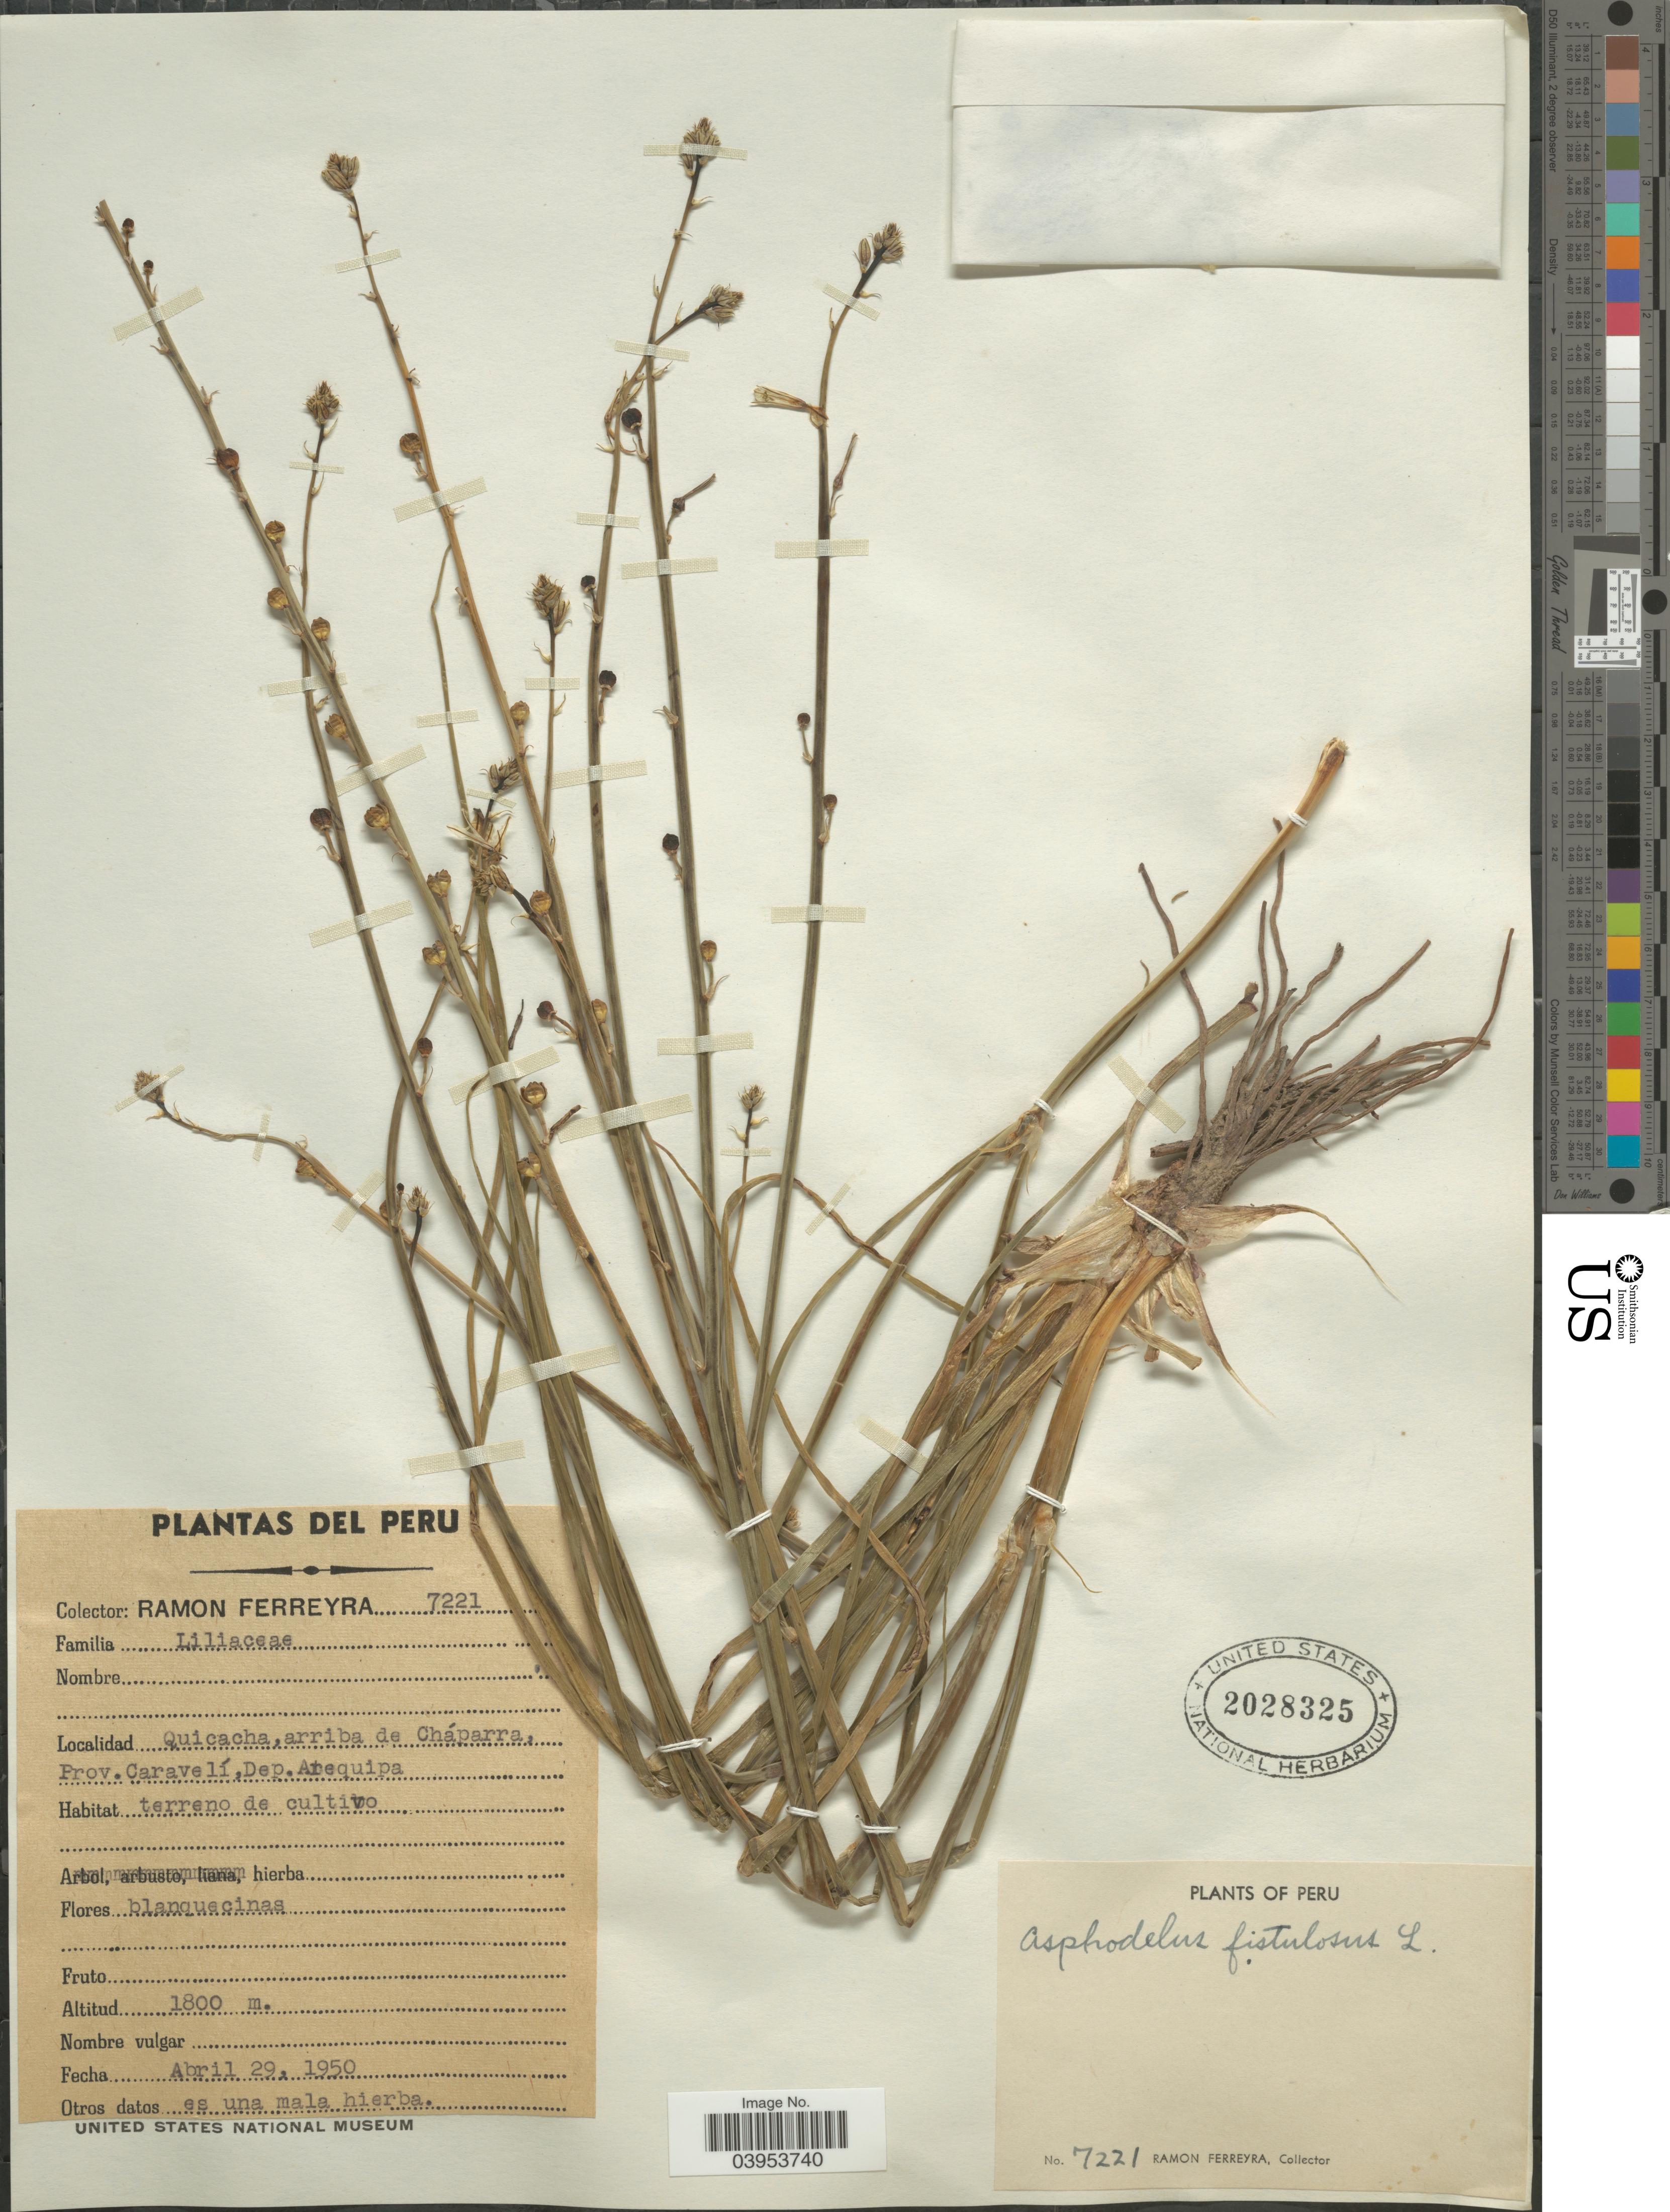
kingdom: Plantae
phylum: Tracheophyta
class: Liliopsida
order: Asparagales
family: Asphodelaceae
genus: Asphodelus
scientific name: Asphodelus fistulosus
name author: L.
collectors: R. A. Ferreyra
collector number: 7221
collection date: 1950-04-29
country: Peru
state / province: Arequipa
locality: Quicacha, arriba de Cháparra, Prov. Caravelí, Dep. Arequipa.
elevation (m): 1800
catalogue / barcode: US 2028325